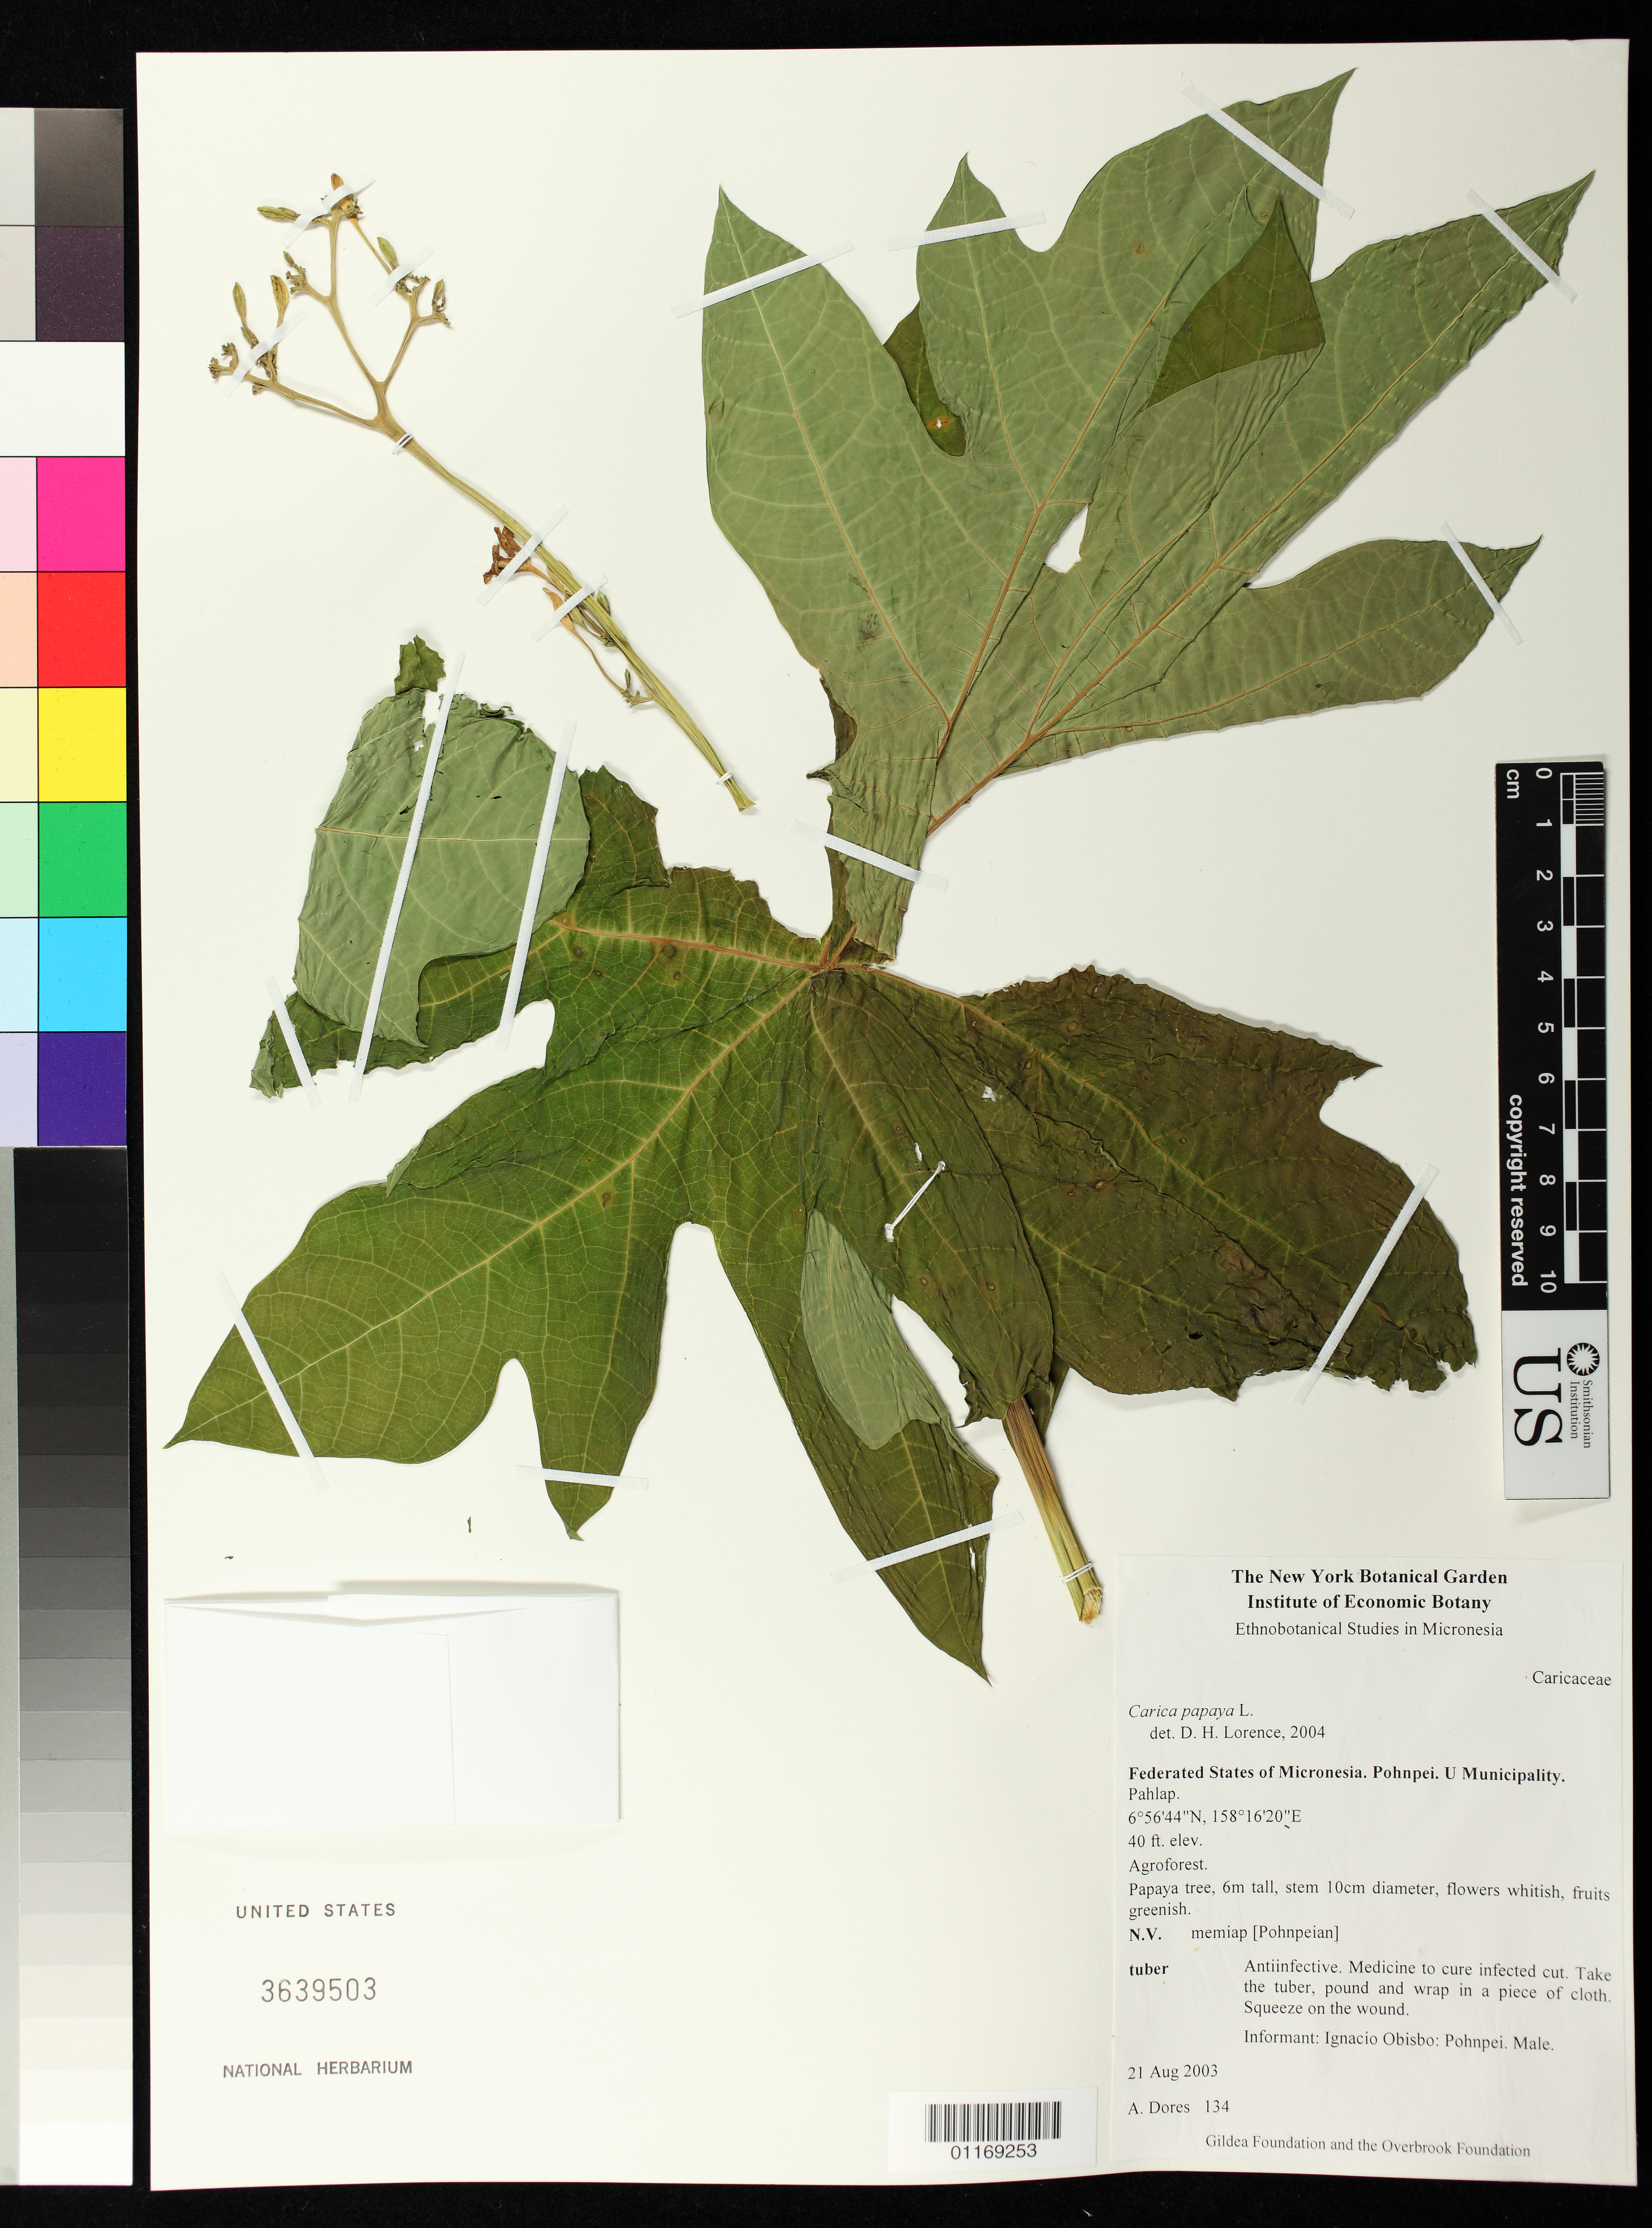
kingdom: Plantae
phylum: Tracheophyta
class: Magnoliopsida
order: Brassicales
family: Caricaceae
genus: Carica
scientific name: Carica papaya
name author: L.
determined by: Lorence, David H., (PTBG), National Tropical Botanical Garden (UNITED STATES)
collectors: A. Dores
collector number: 134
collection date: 2003-08-21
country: Micronesia, Federated States of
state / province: Pohnpei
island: Pohnpei [Ponape]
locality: U. Municipality. Pahlap.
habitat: Agroforest.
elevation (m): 12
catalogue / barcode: US 3639503